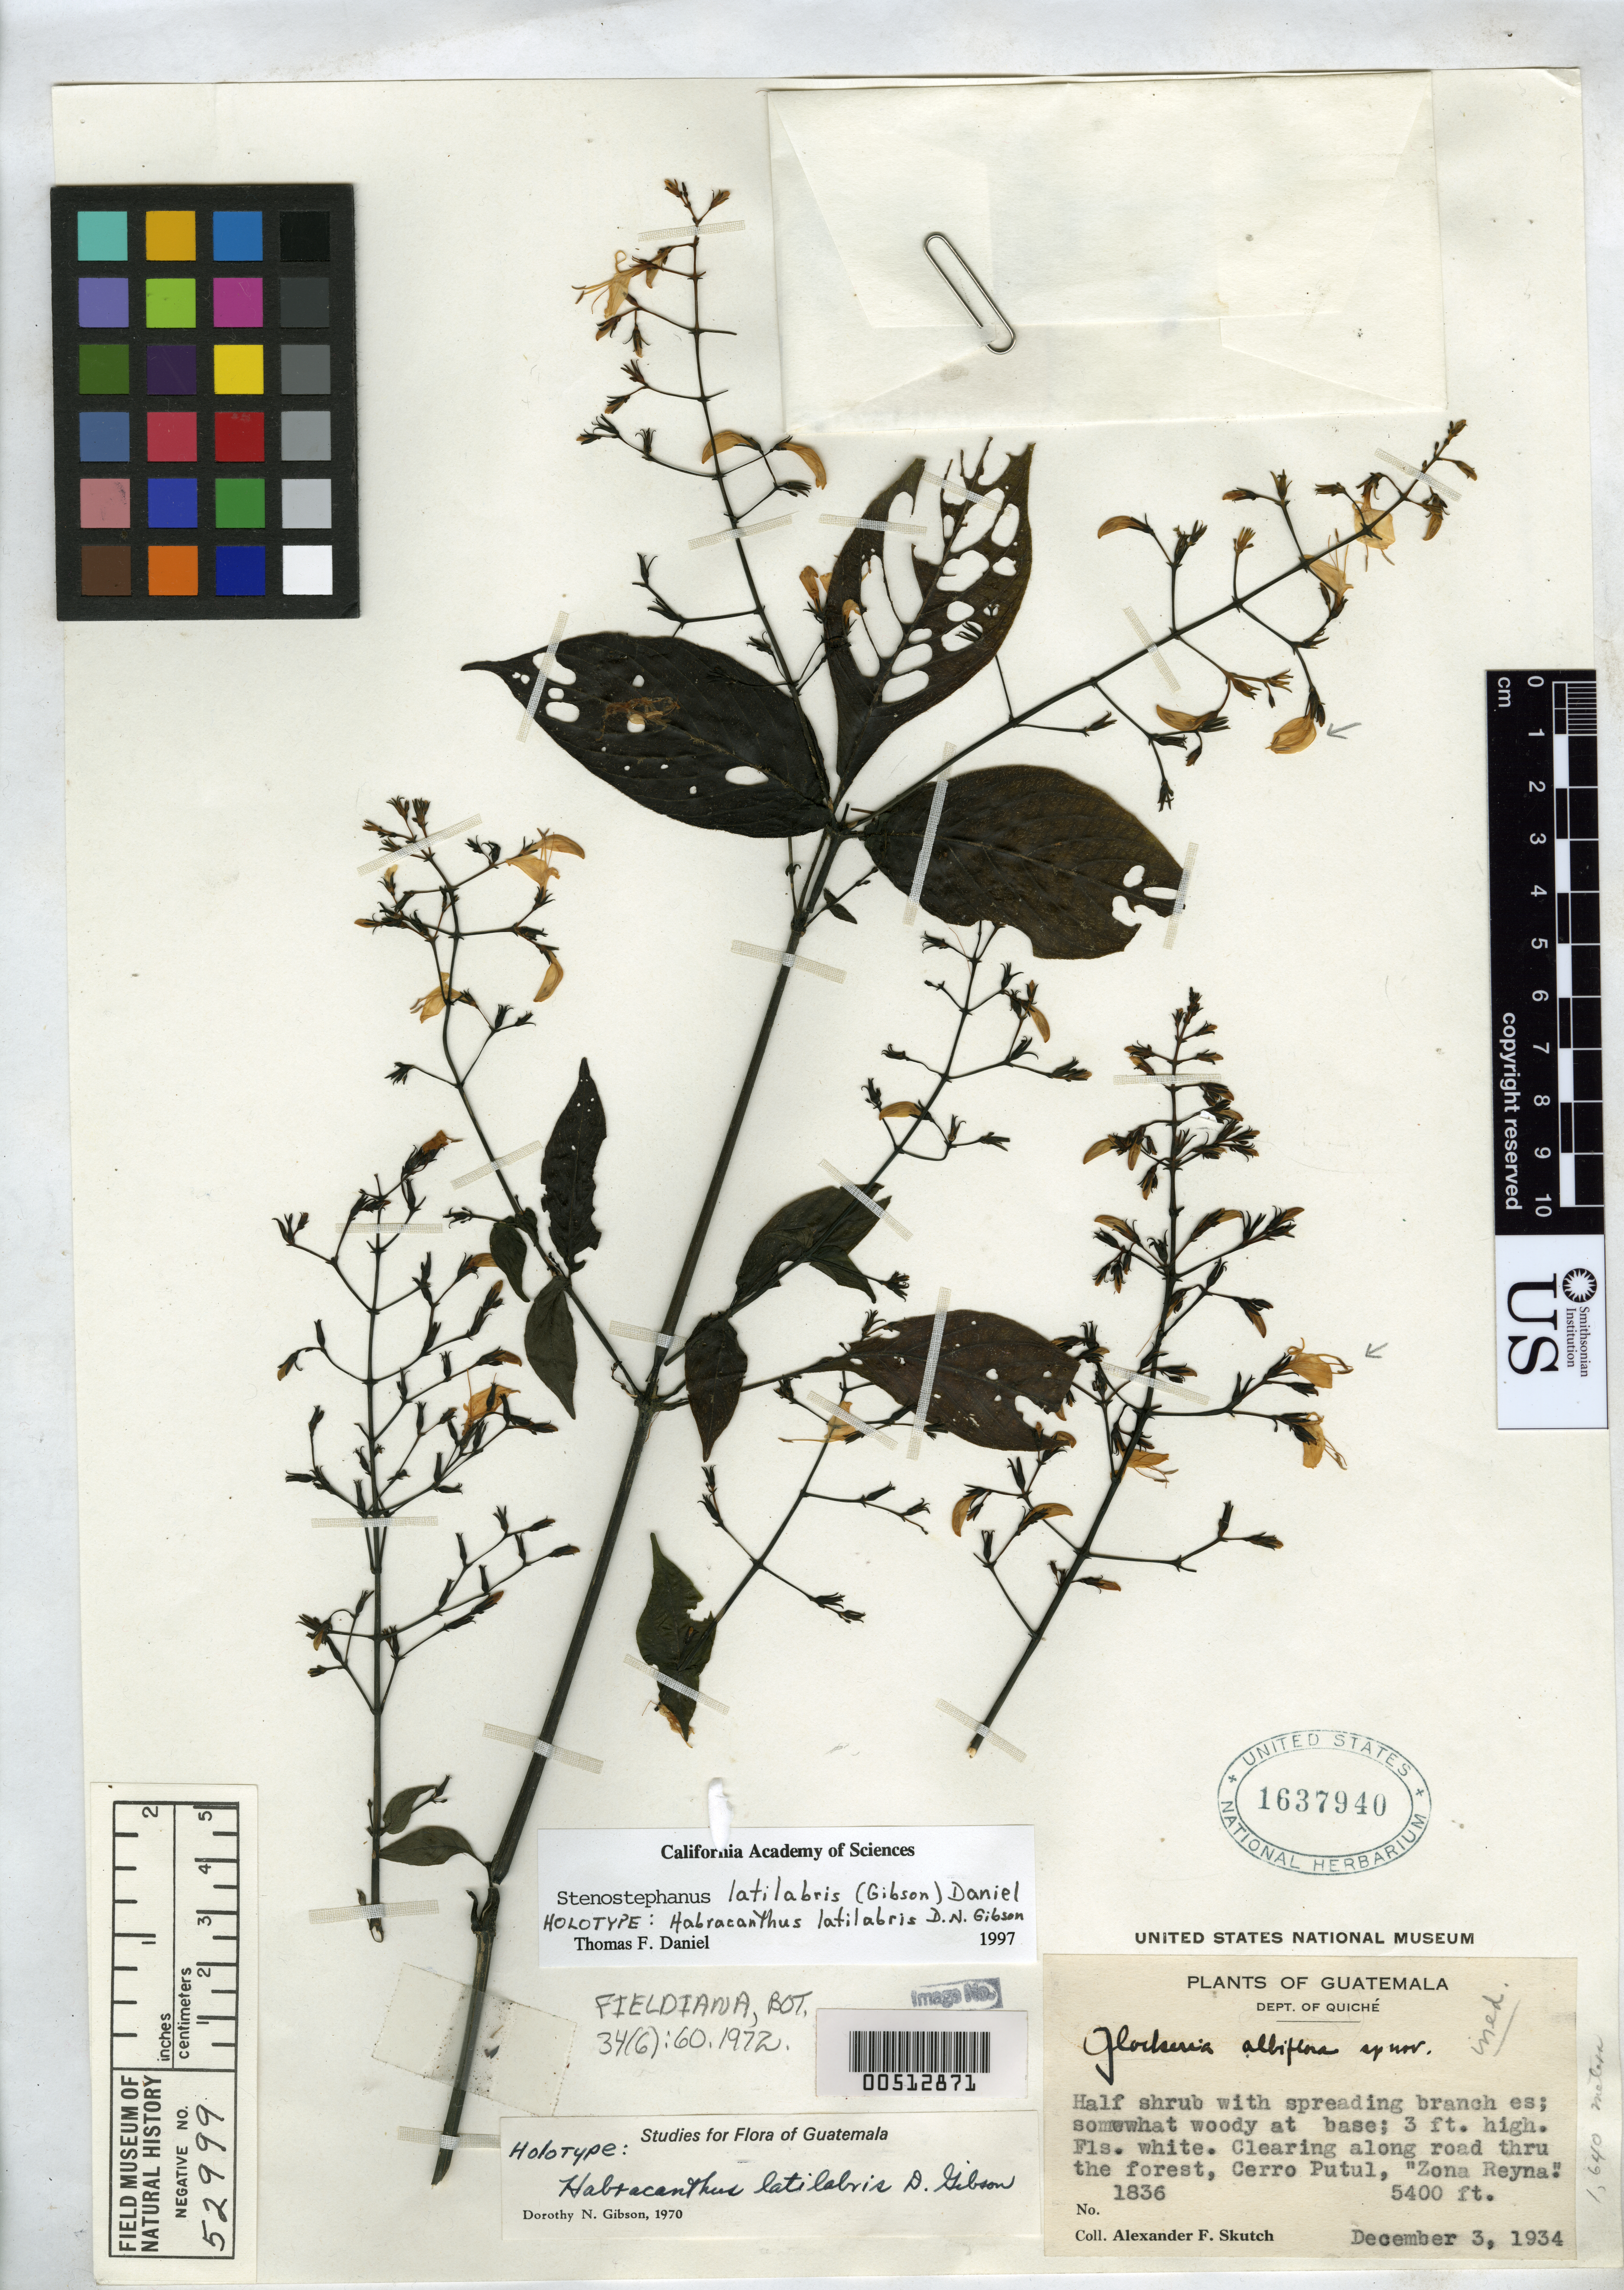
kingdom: Plantae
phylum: Tracheophyta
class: Magnoliopsida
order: Lamiales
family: Acanthaceae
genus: Habracanthus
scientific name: Habracanthus latilabris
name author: D.N. Gibson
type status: Holotype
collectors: A. F. Skutch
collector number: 1836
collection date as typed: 03 Nov 1934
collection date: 1934-11-03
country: Guatemala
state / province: El Quiché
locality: Clearing along road thru forest, Cerro Putul, Zone Reyna.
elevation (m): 1646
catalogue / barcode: US 1637940